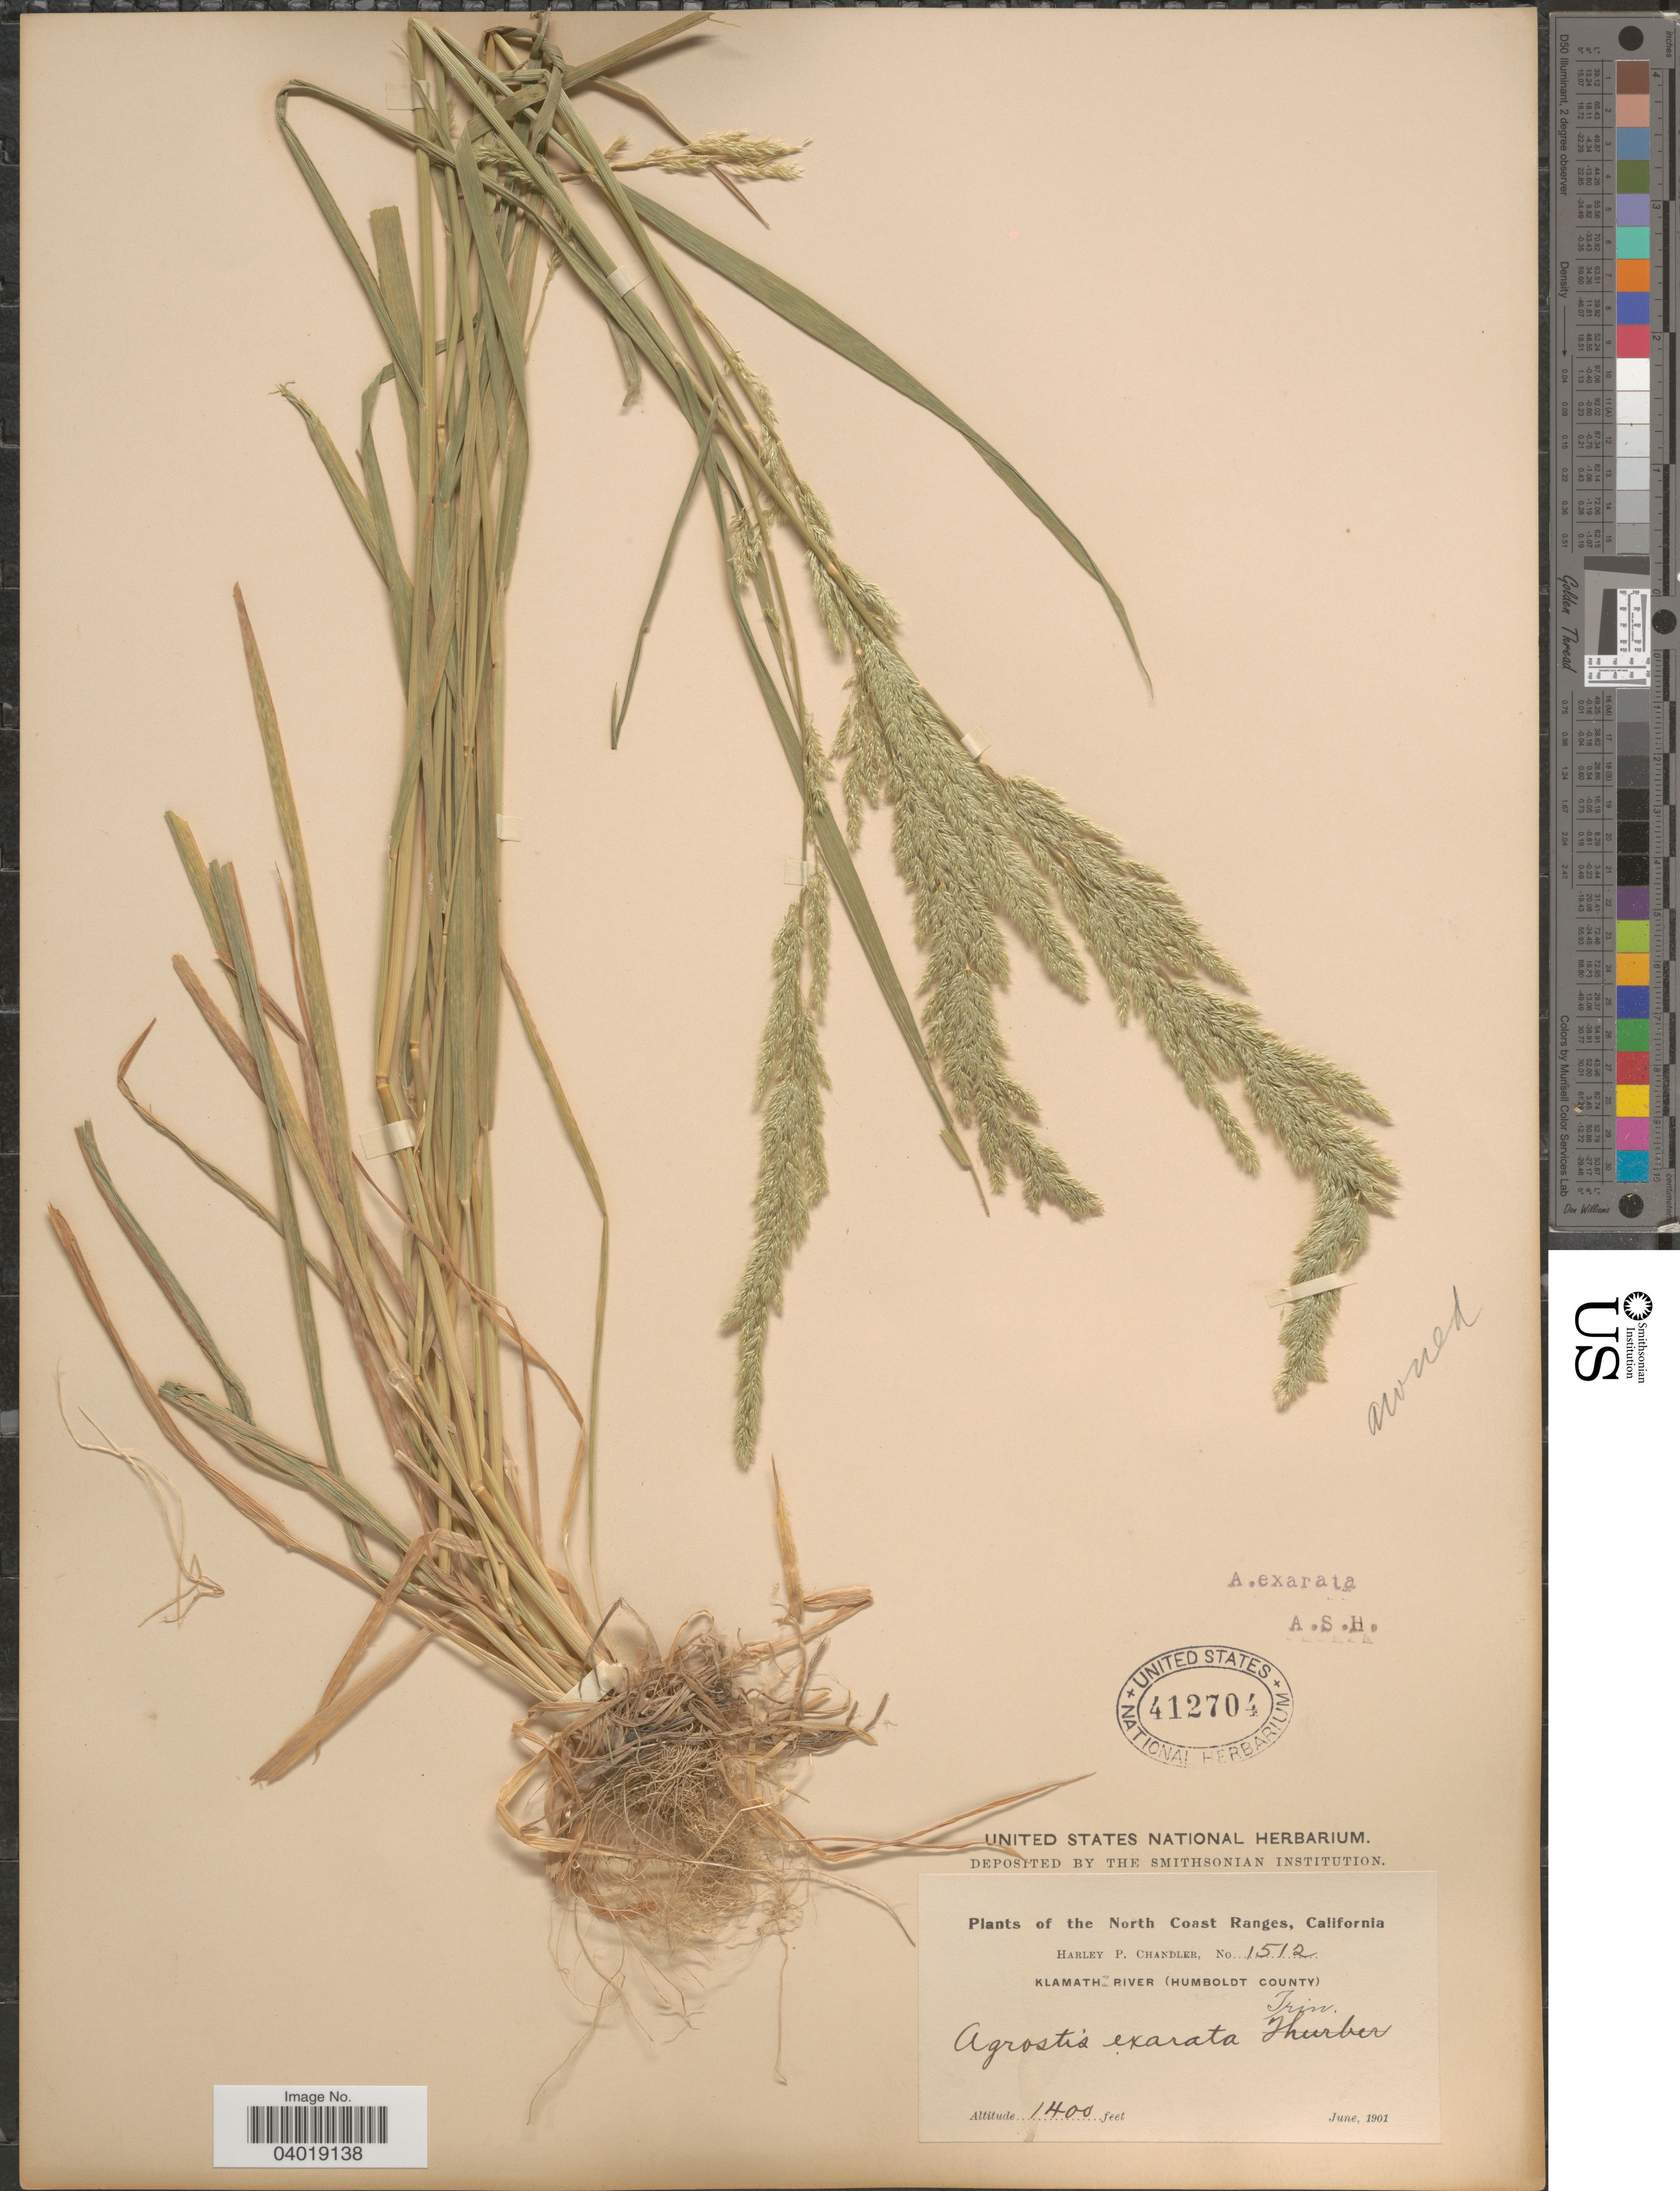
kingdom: Plantae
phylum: Tracheophyta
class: Liliopsida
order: Poales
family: Poaceae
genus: Agrostis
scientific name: Agrostis exarata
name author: Trin.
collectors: H. Chandler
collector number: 1512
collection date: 1901-06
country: United States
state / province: California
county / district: Humboldt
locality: The North Coast Ranges. Klamath River (Humboldt County).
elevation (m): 427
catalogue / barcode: US 412704